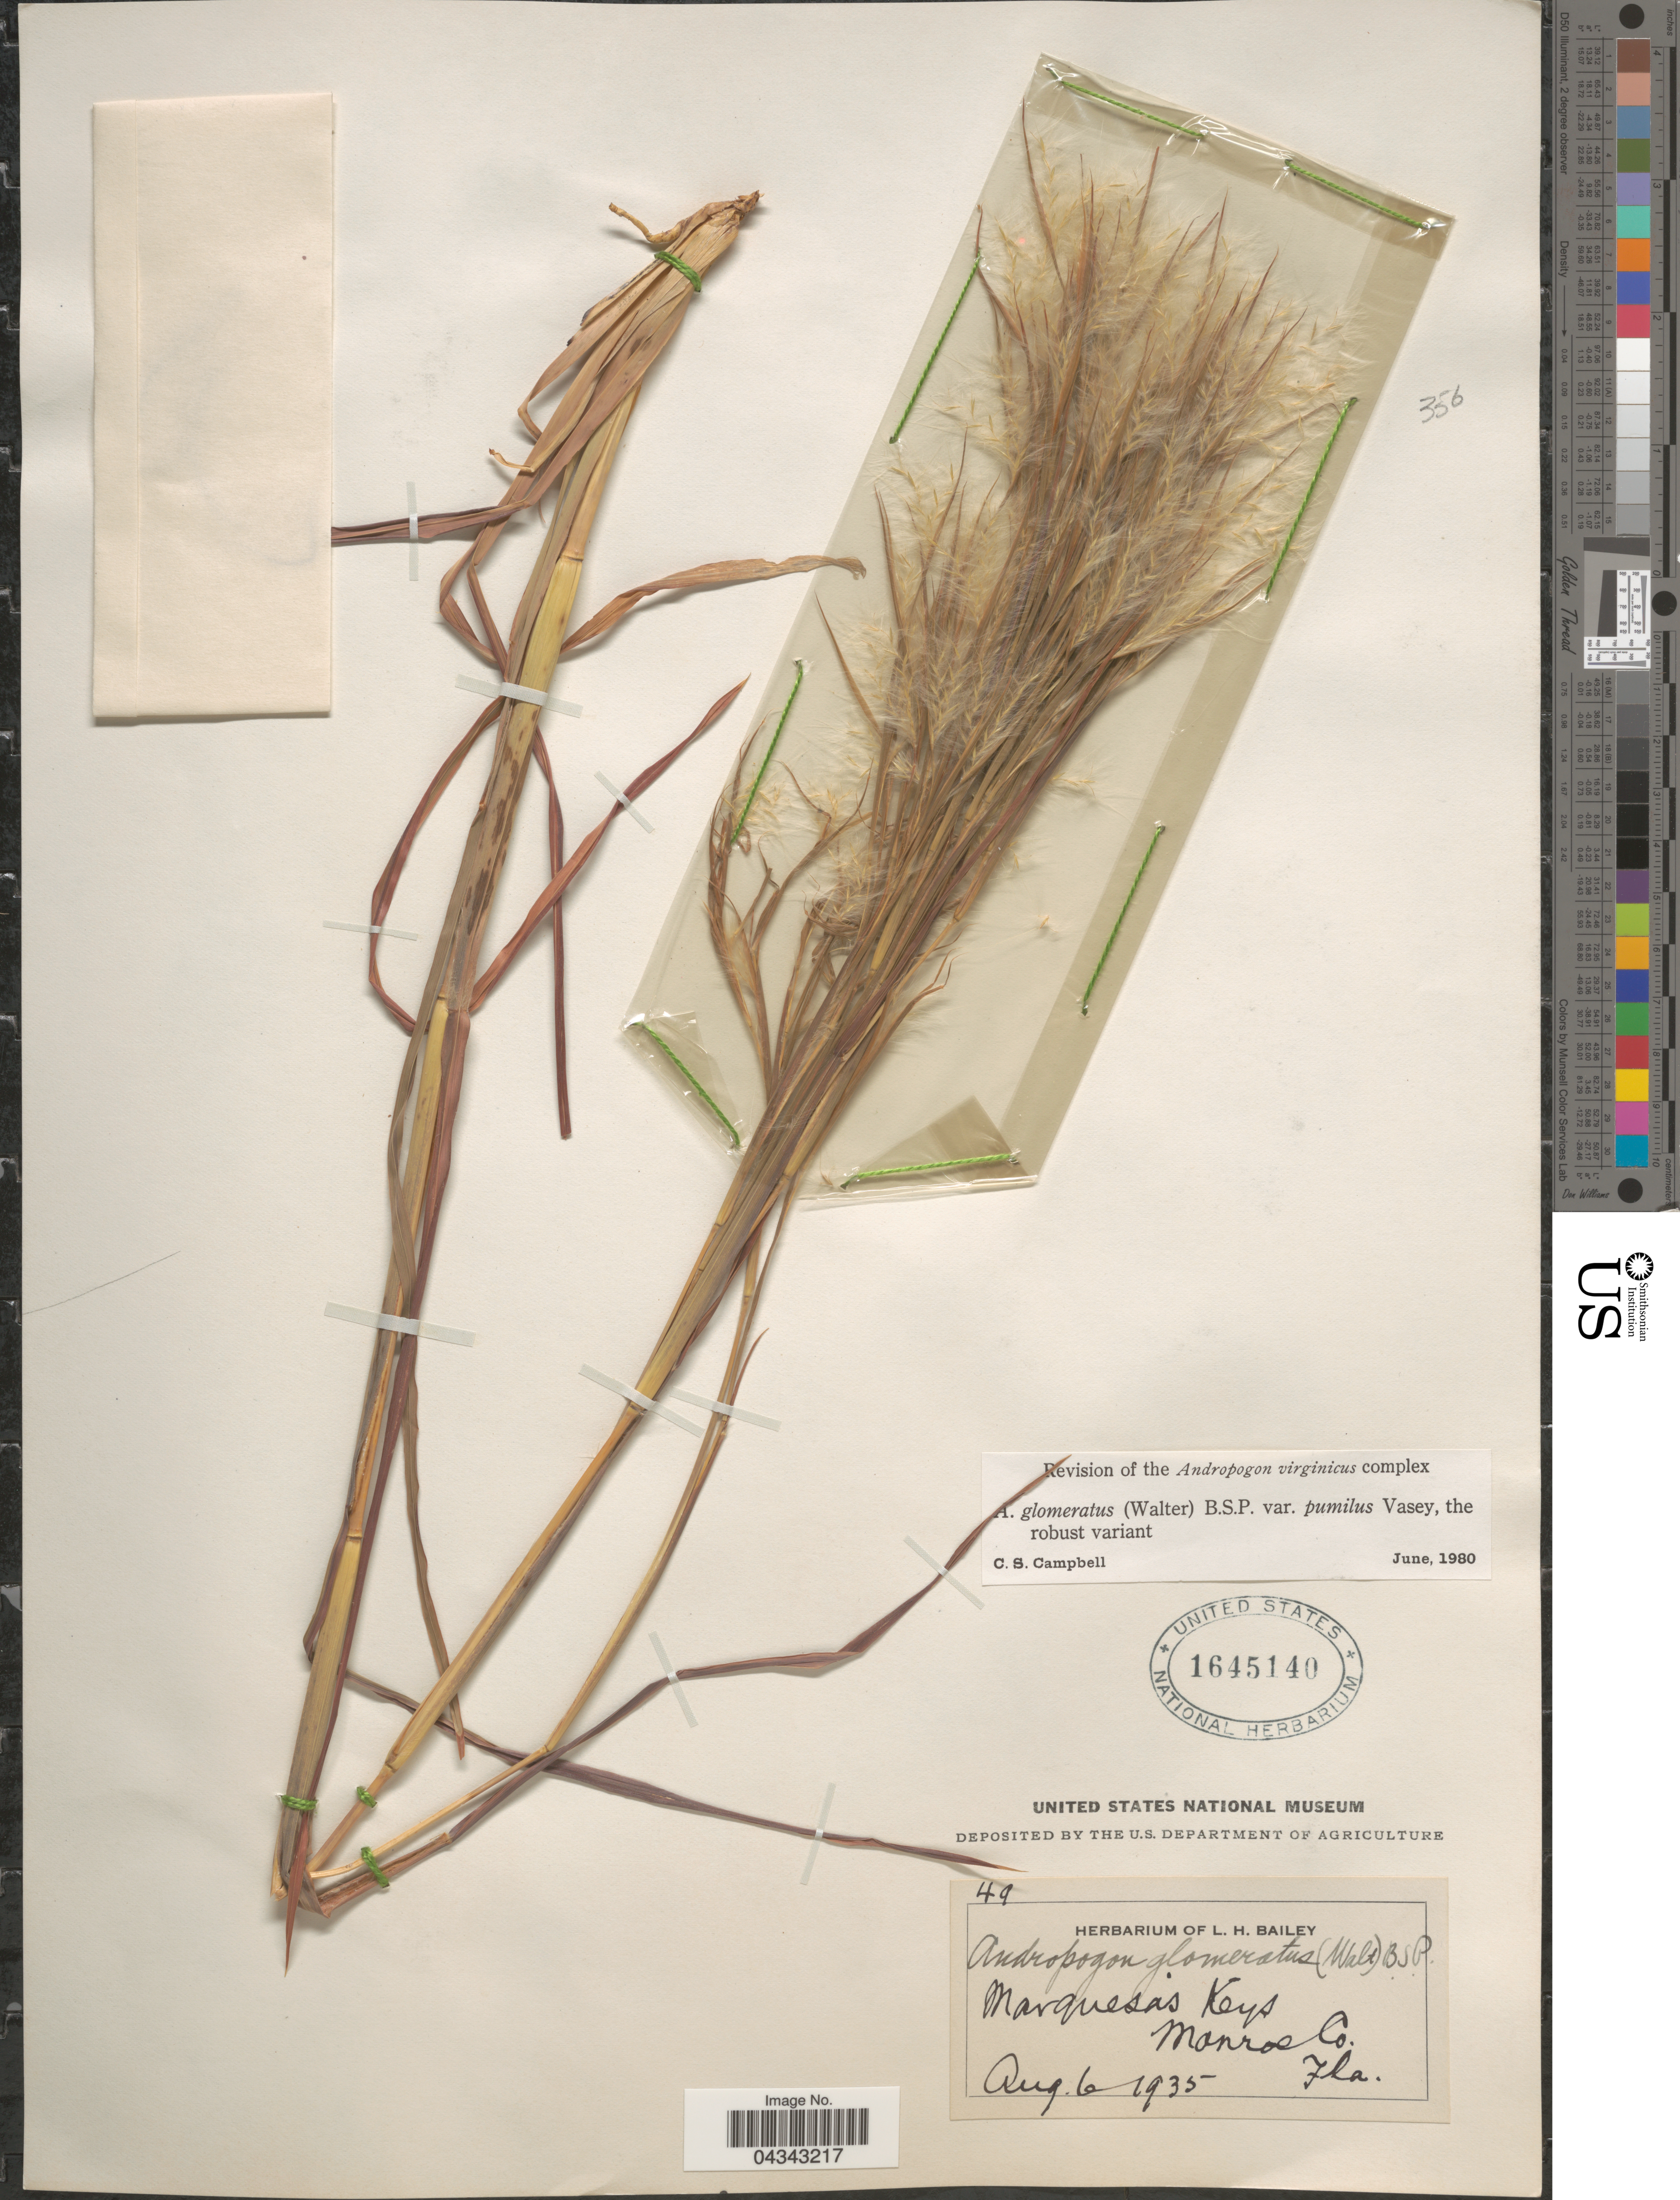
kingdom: Plantae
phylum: Tracheophyta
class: Liliopsida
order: Poales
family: Poaceae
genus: Andropogon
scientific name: Andropogon glomeratus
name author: (Walter) Britton, Stearns & Poggenb.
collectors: ex Herb. L.H. Bailey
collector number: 49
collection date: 1935-08-06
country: United States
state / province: Florida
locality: Marquesas Keys. Monroe Co.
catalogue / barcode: US 1645140